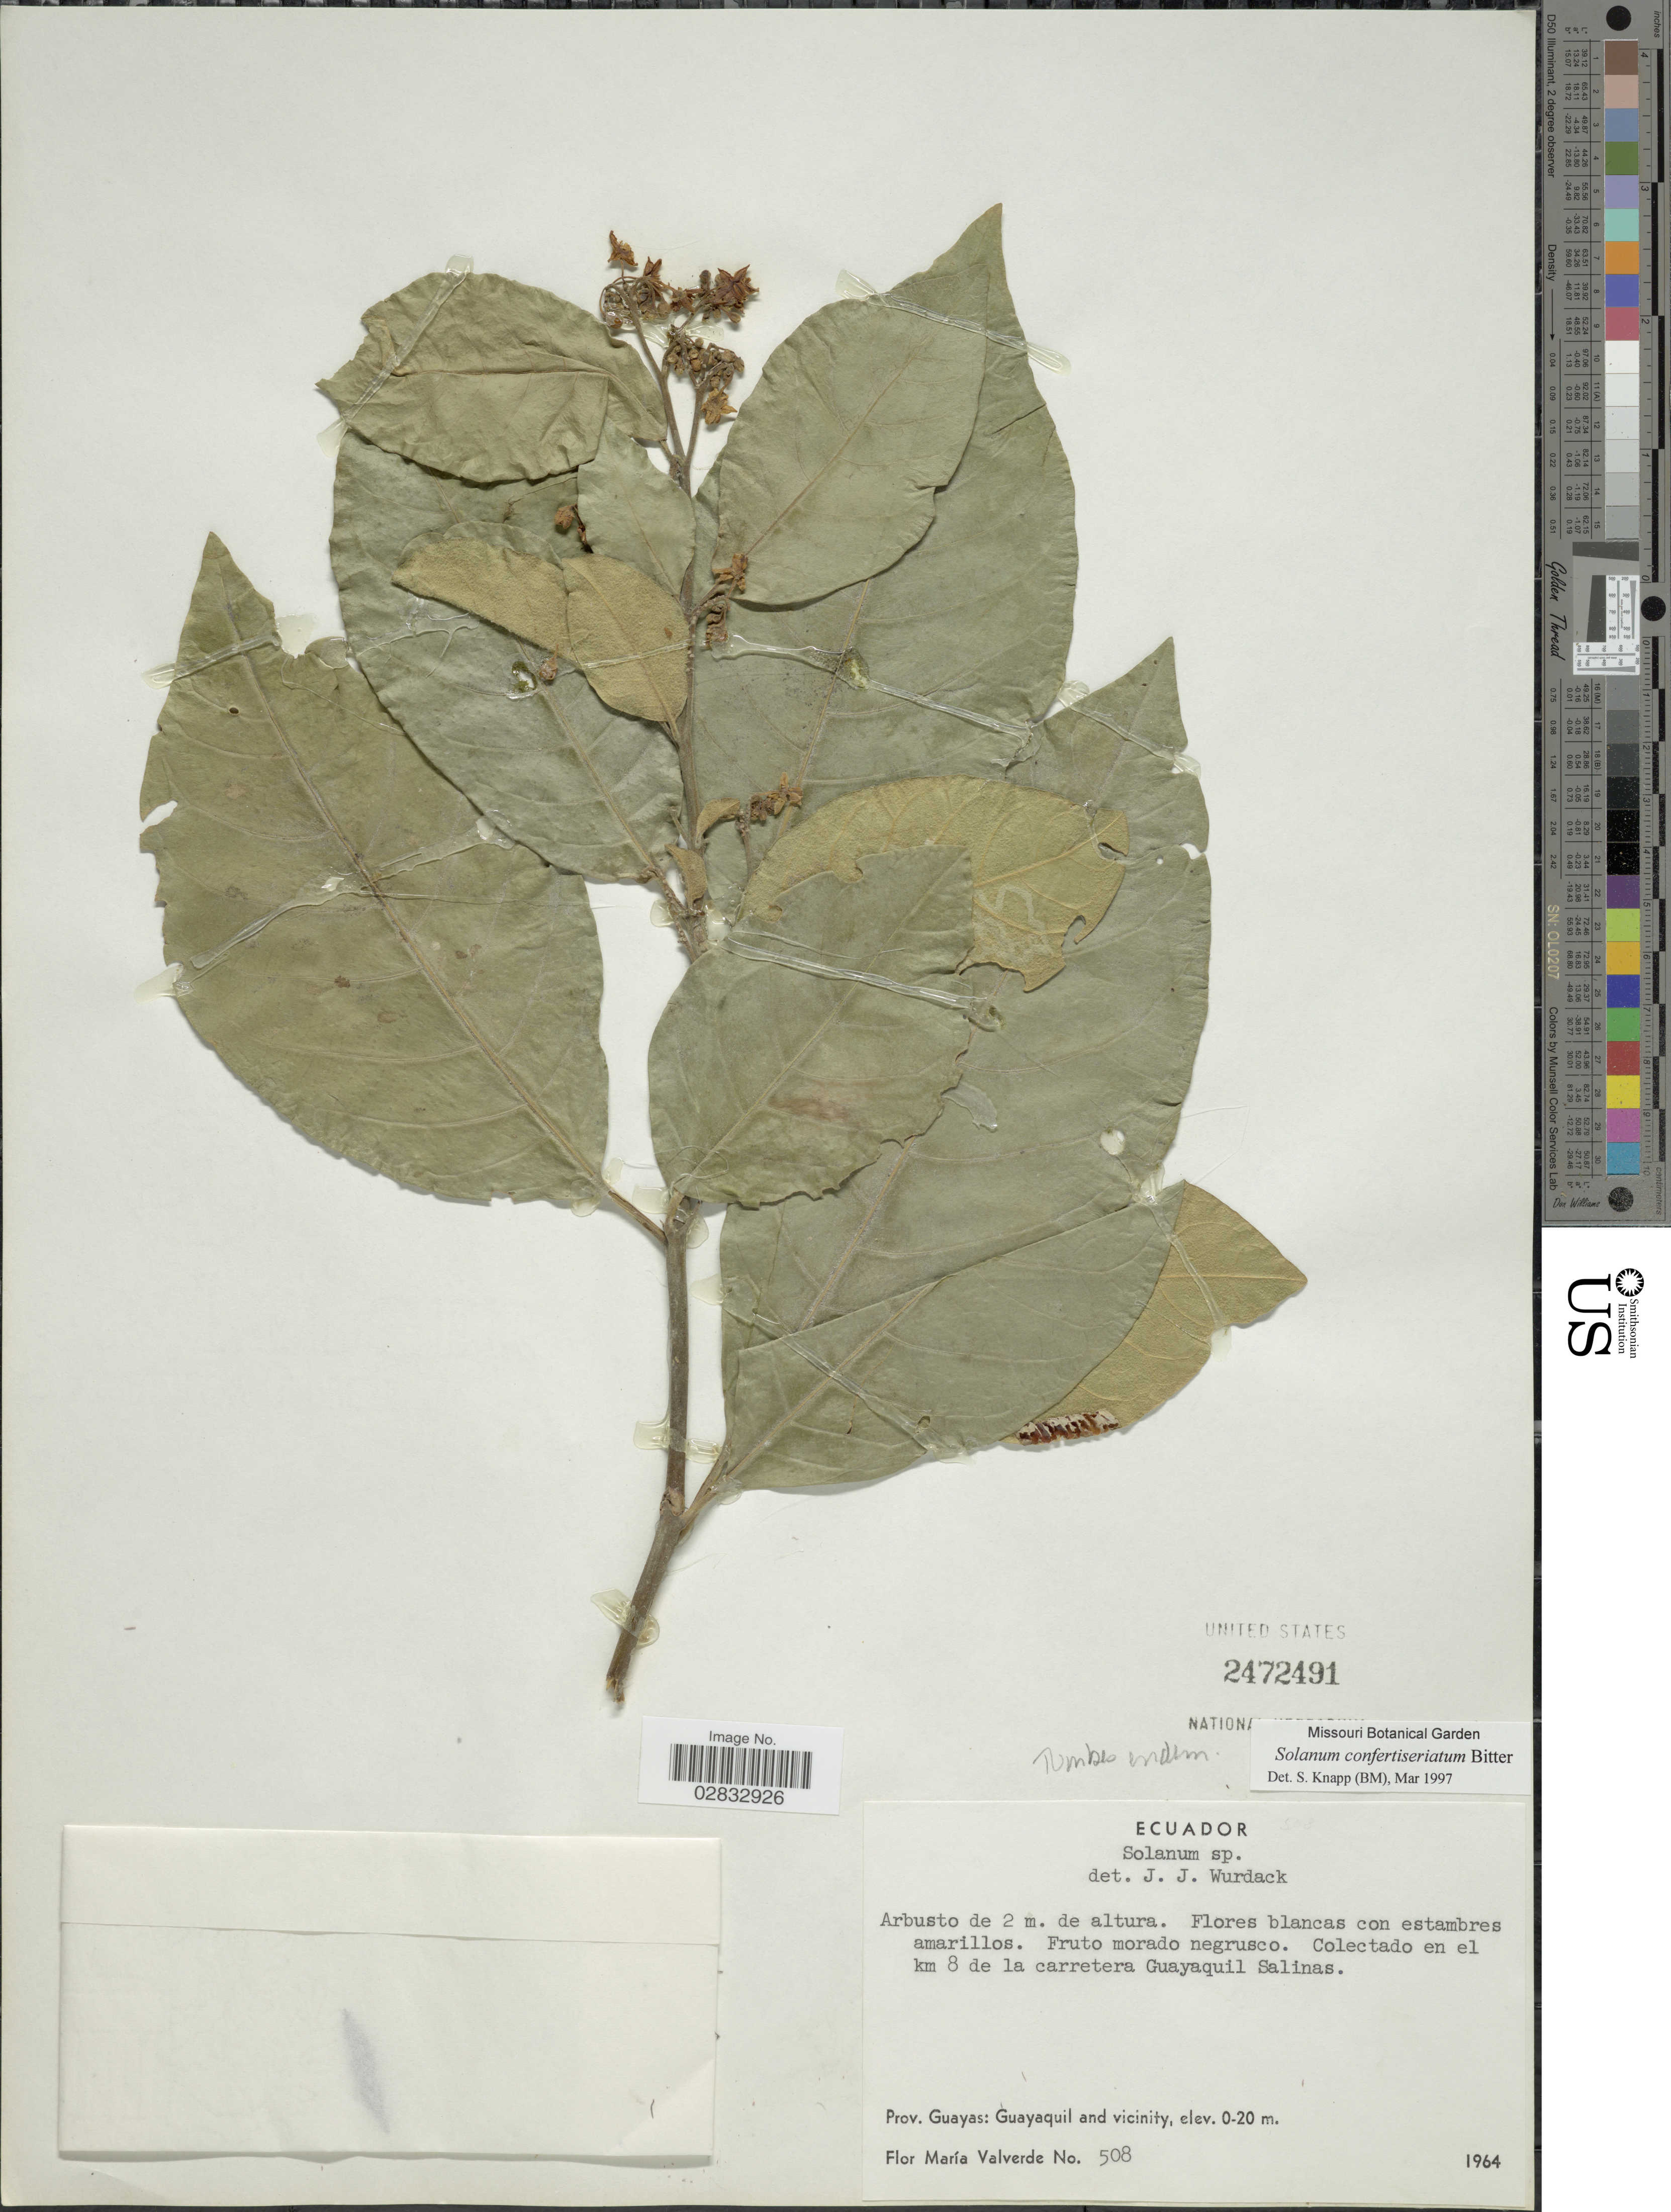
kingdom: Plantae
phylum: Tracheophyta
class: Magnoliopsida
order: Solanales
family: Solanaceae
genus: Solanum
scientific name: Solanum confertiseriatum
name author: Bitter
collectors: F. M. Valverde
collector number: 508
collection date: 1964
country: Ecuador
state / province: Guayas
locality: Km 8 de la carretera Guayaquil Salinas. Guayaquil and vicinity.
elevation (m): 0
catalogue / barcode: US 2472491